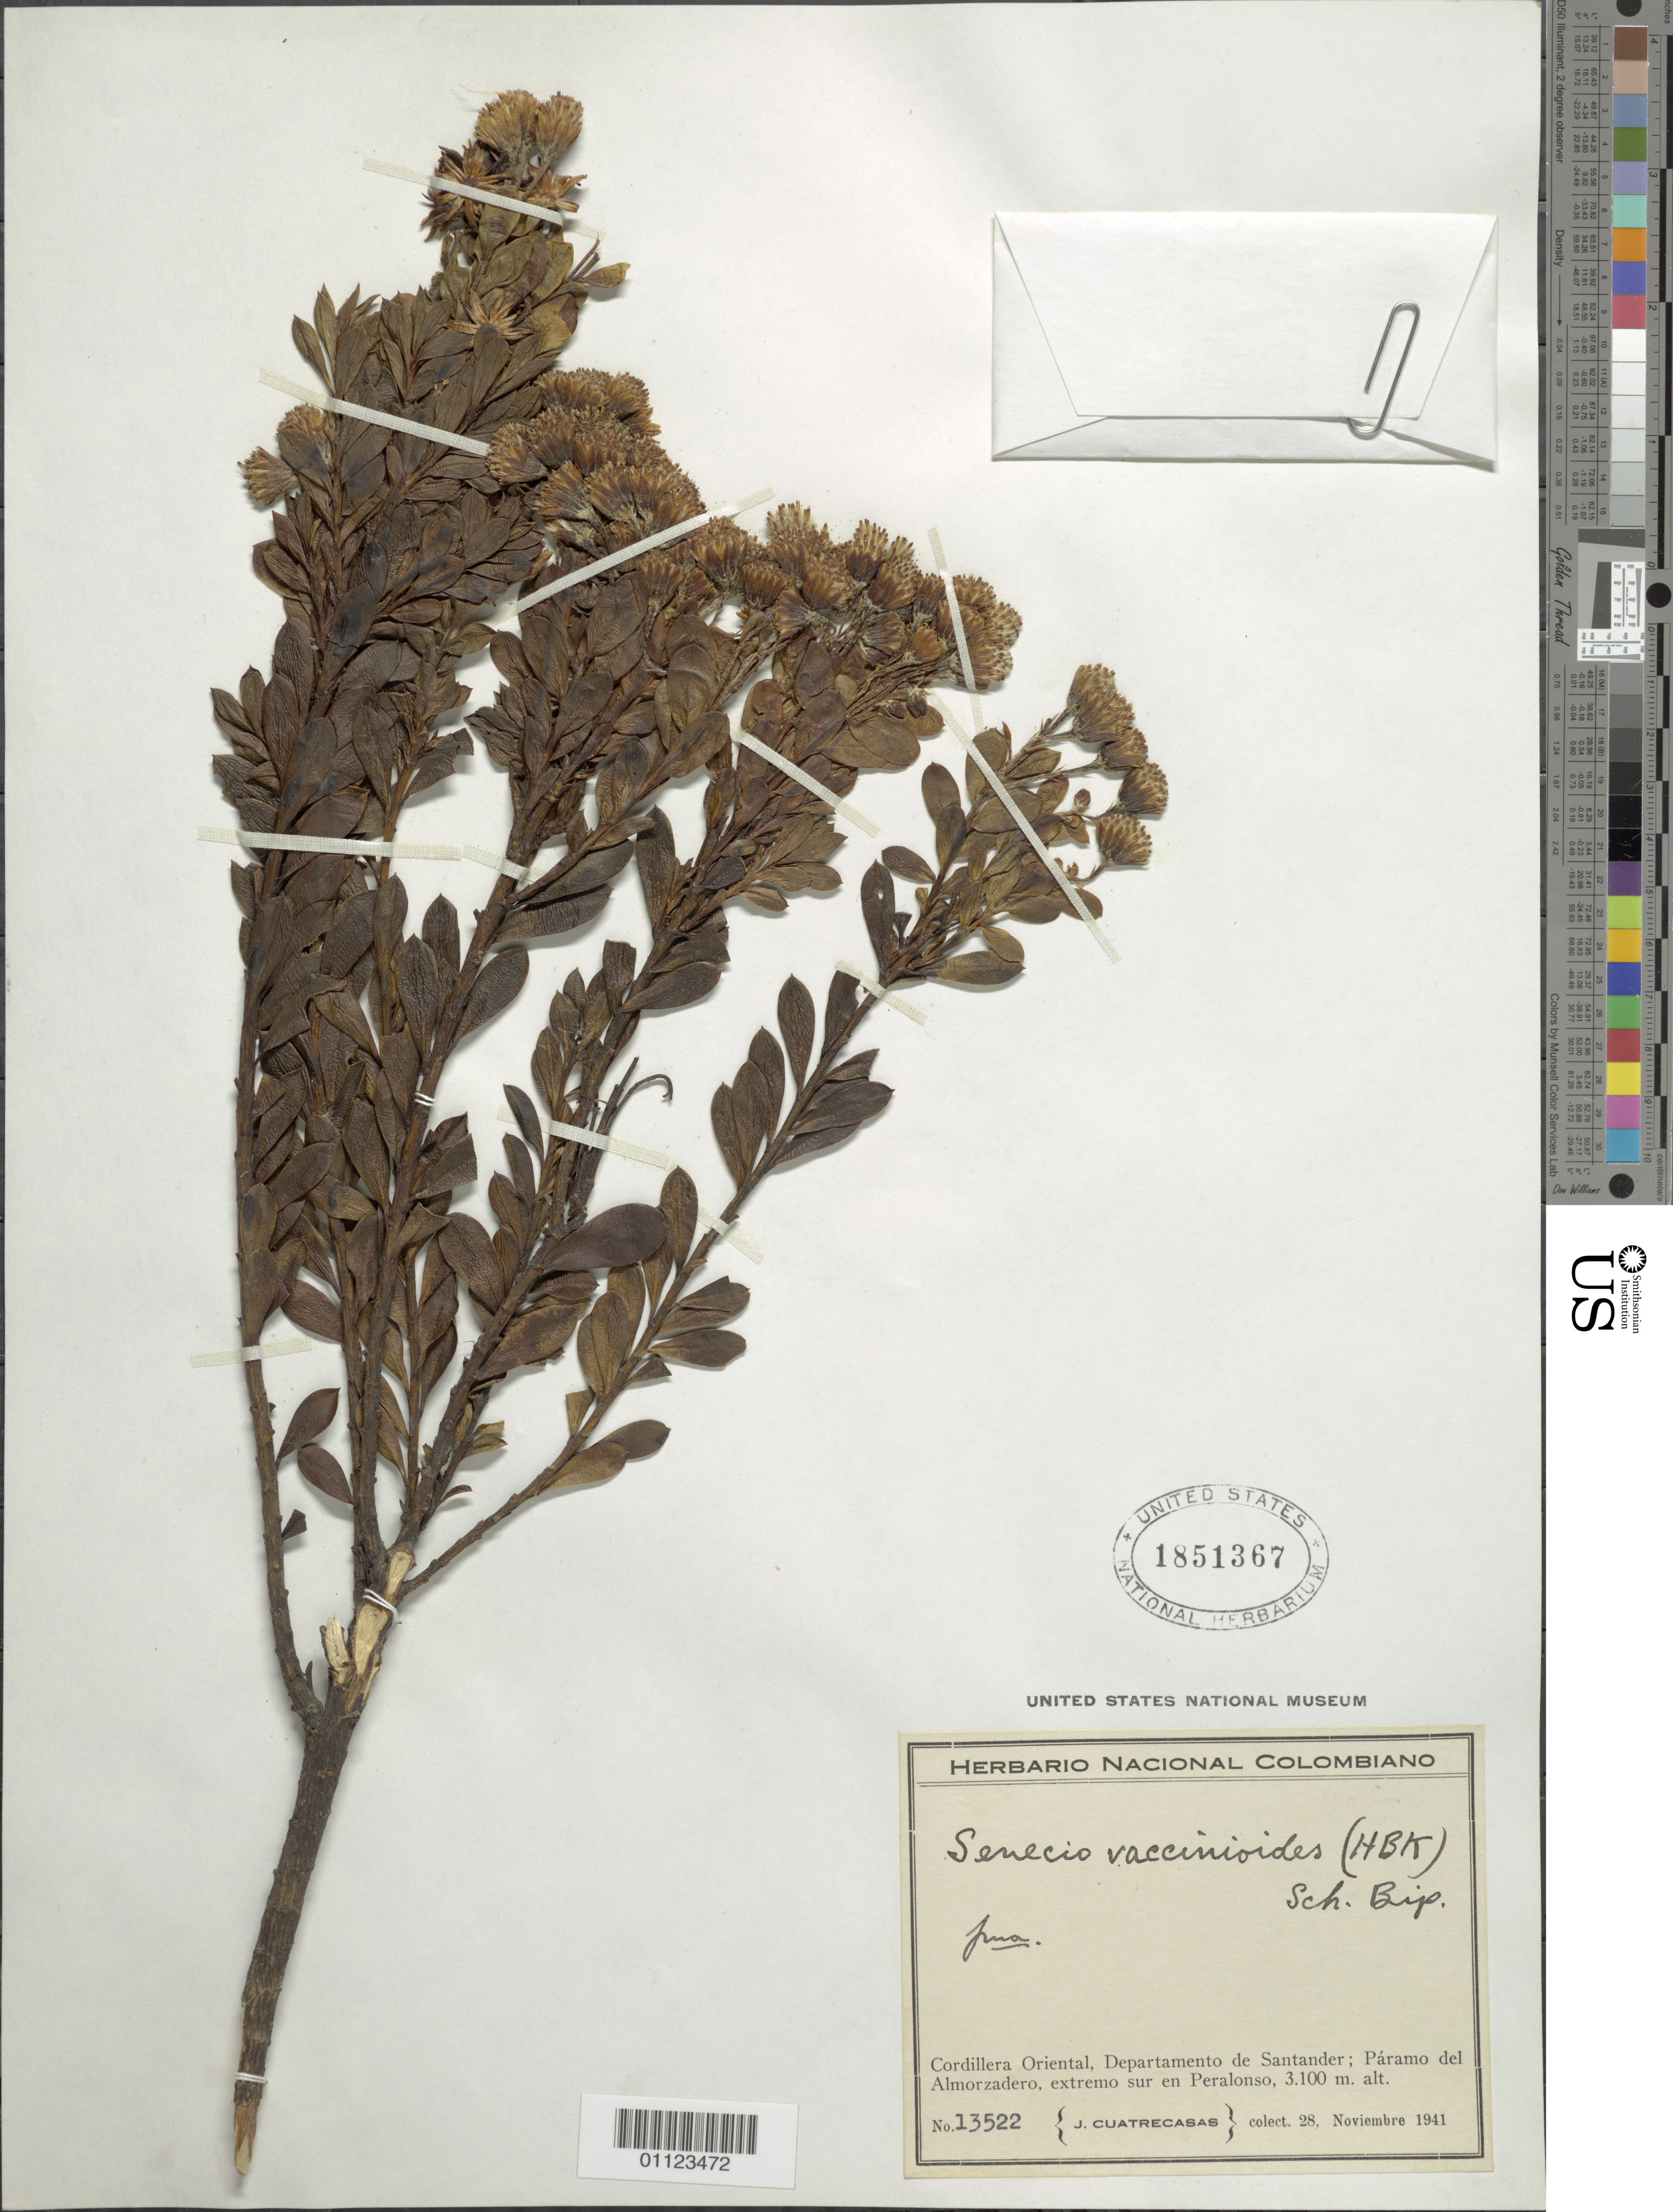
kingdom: Plantae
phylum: Tracheophyta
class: Magnoliopsida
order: Asterales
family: Asteraceae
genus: Pentacalia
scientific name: Pentacalia vaccinioides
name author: (Kunth) Cuatrec.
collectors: J. Cuatrecasas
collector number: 13522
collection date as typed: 28-Nov-41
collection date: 1941-11-28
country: Colombia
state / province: Santander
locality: Cordillera Oriental, Páramo del Almorzadero, extremo sur en Peralonso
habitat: Paramo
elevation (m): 3100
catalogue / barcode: US 1851367